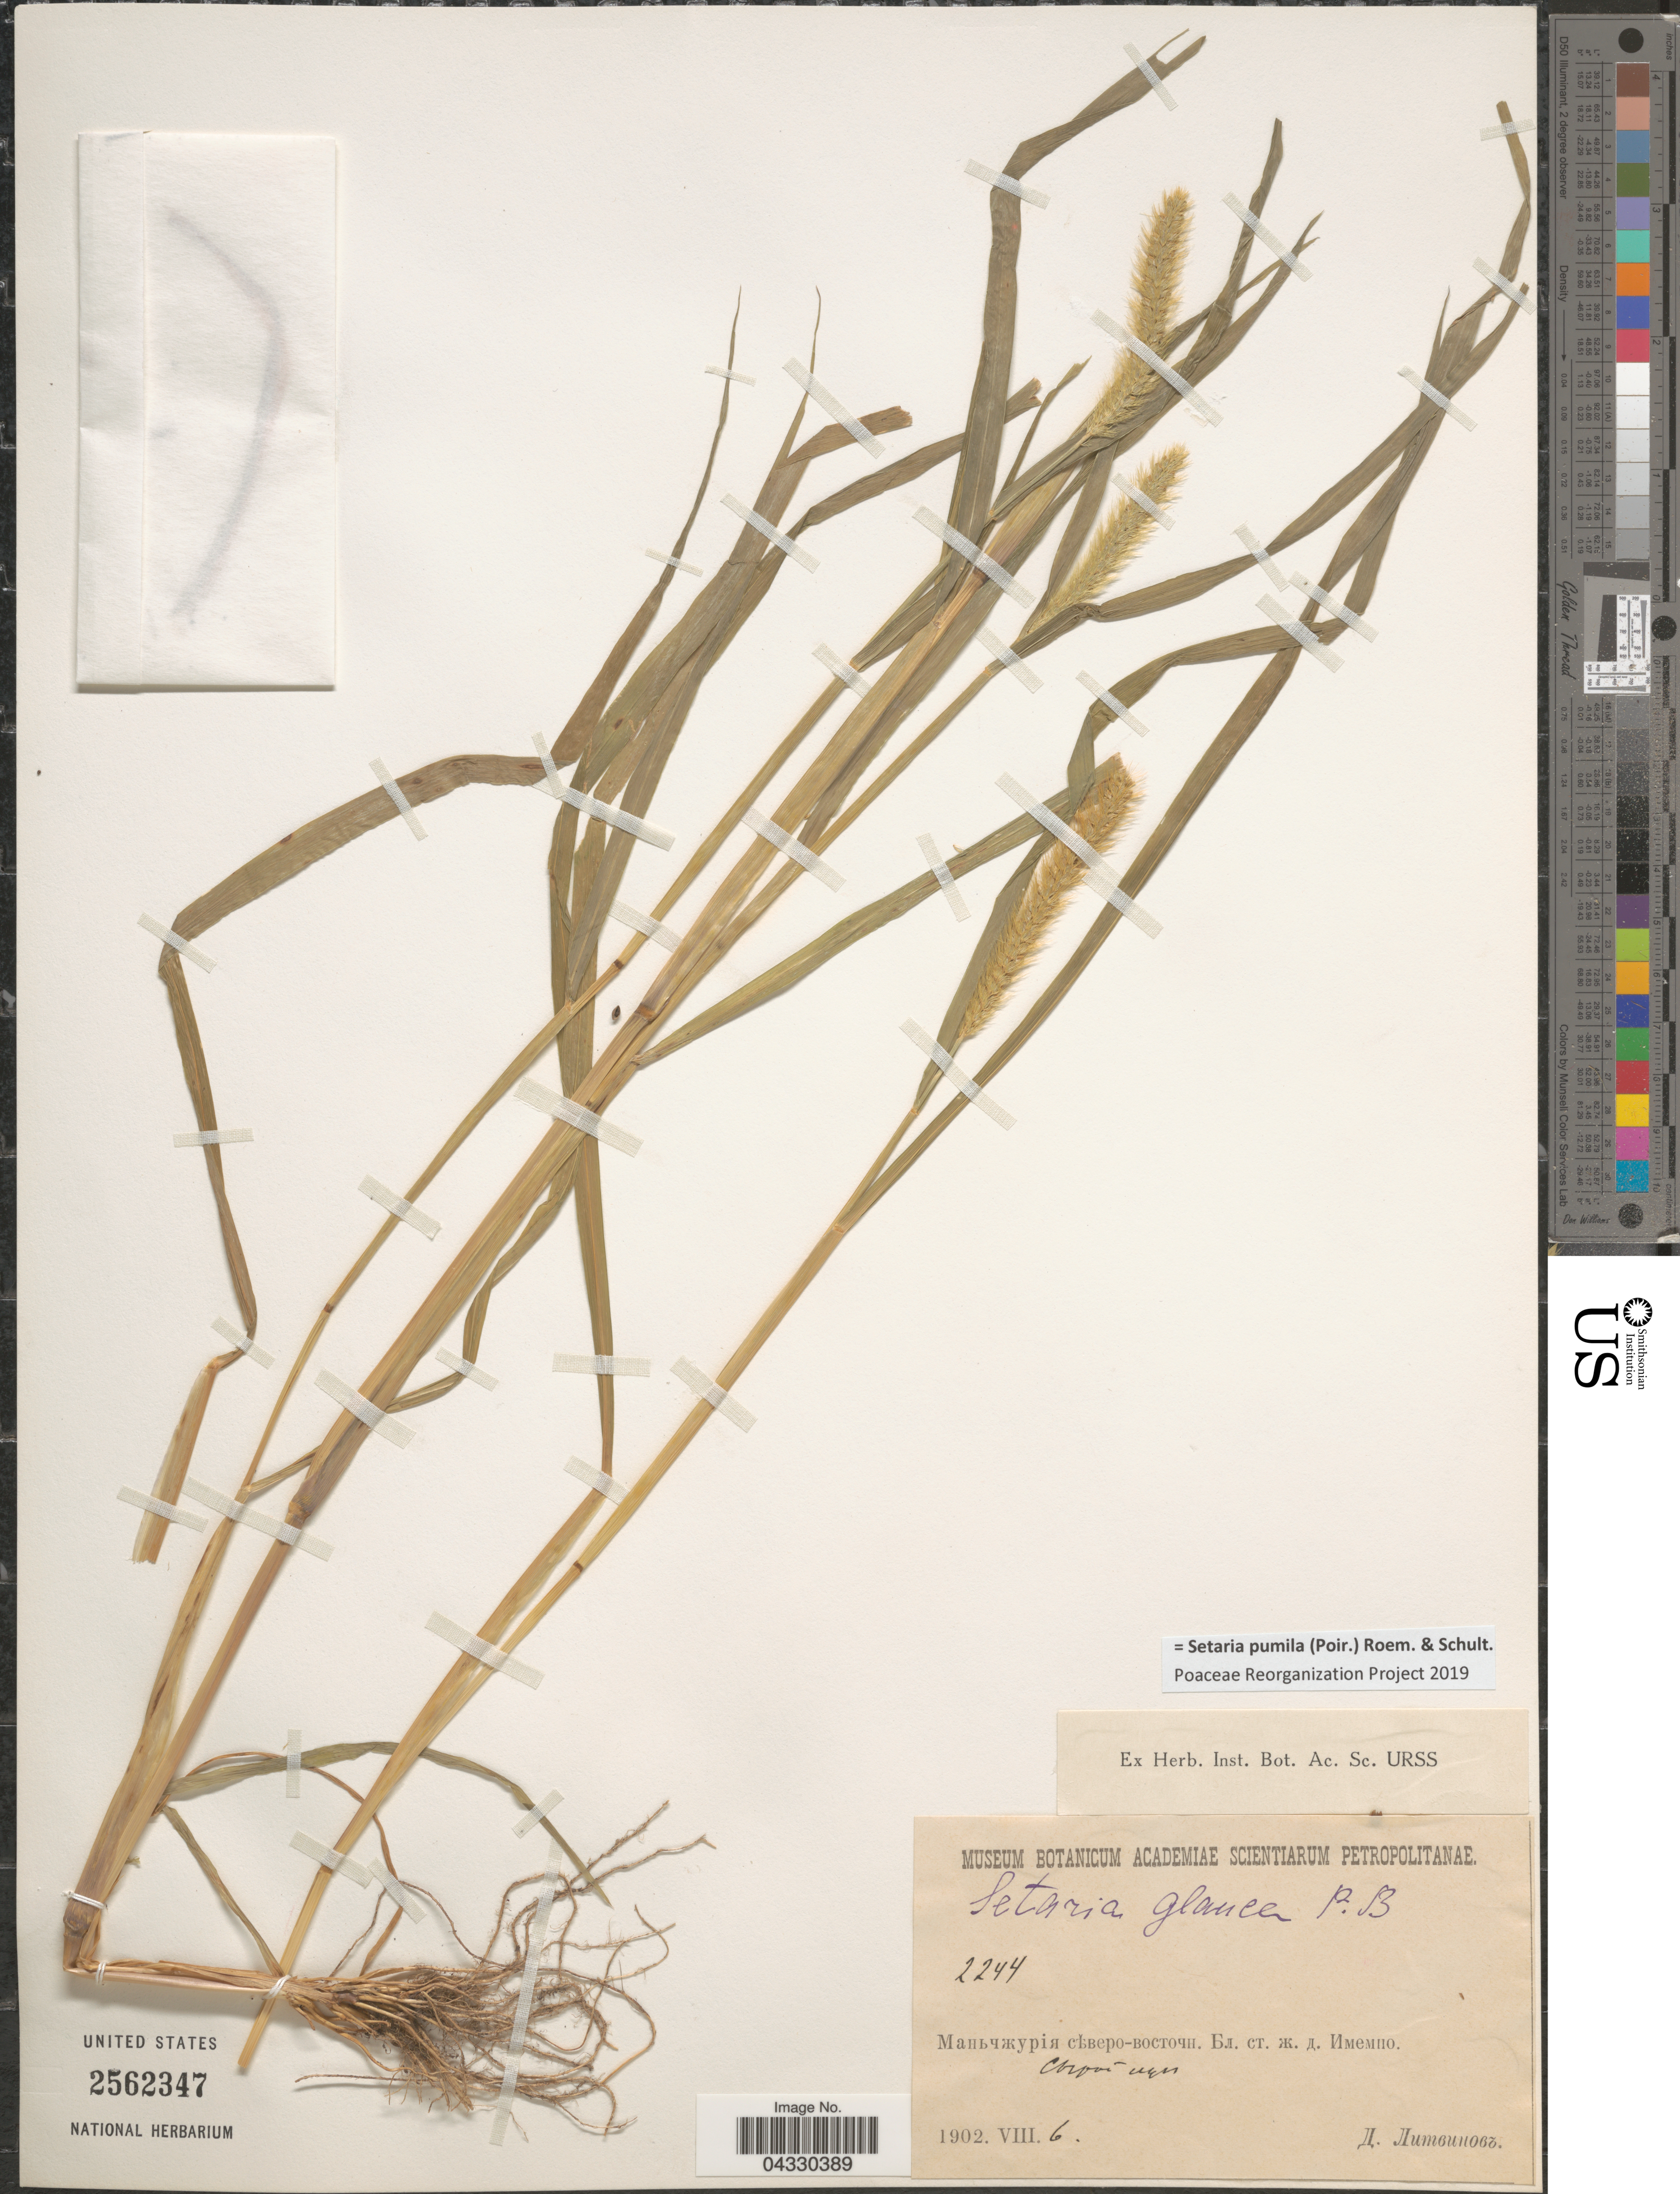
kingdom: Plantae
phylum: Tracheophyta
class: Liliopsida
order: Poales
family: Poaceae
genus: Setaria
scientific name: Setaria pumila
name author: (Poir.) Roem. & Schult.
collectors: D. Litvinov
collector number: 2244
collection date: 1902-08-06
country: China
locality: NE of Manchuria, near rail road station Imemno.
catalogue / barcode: US 2562347